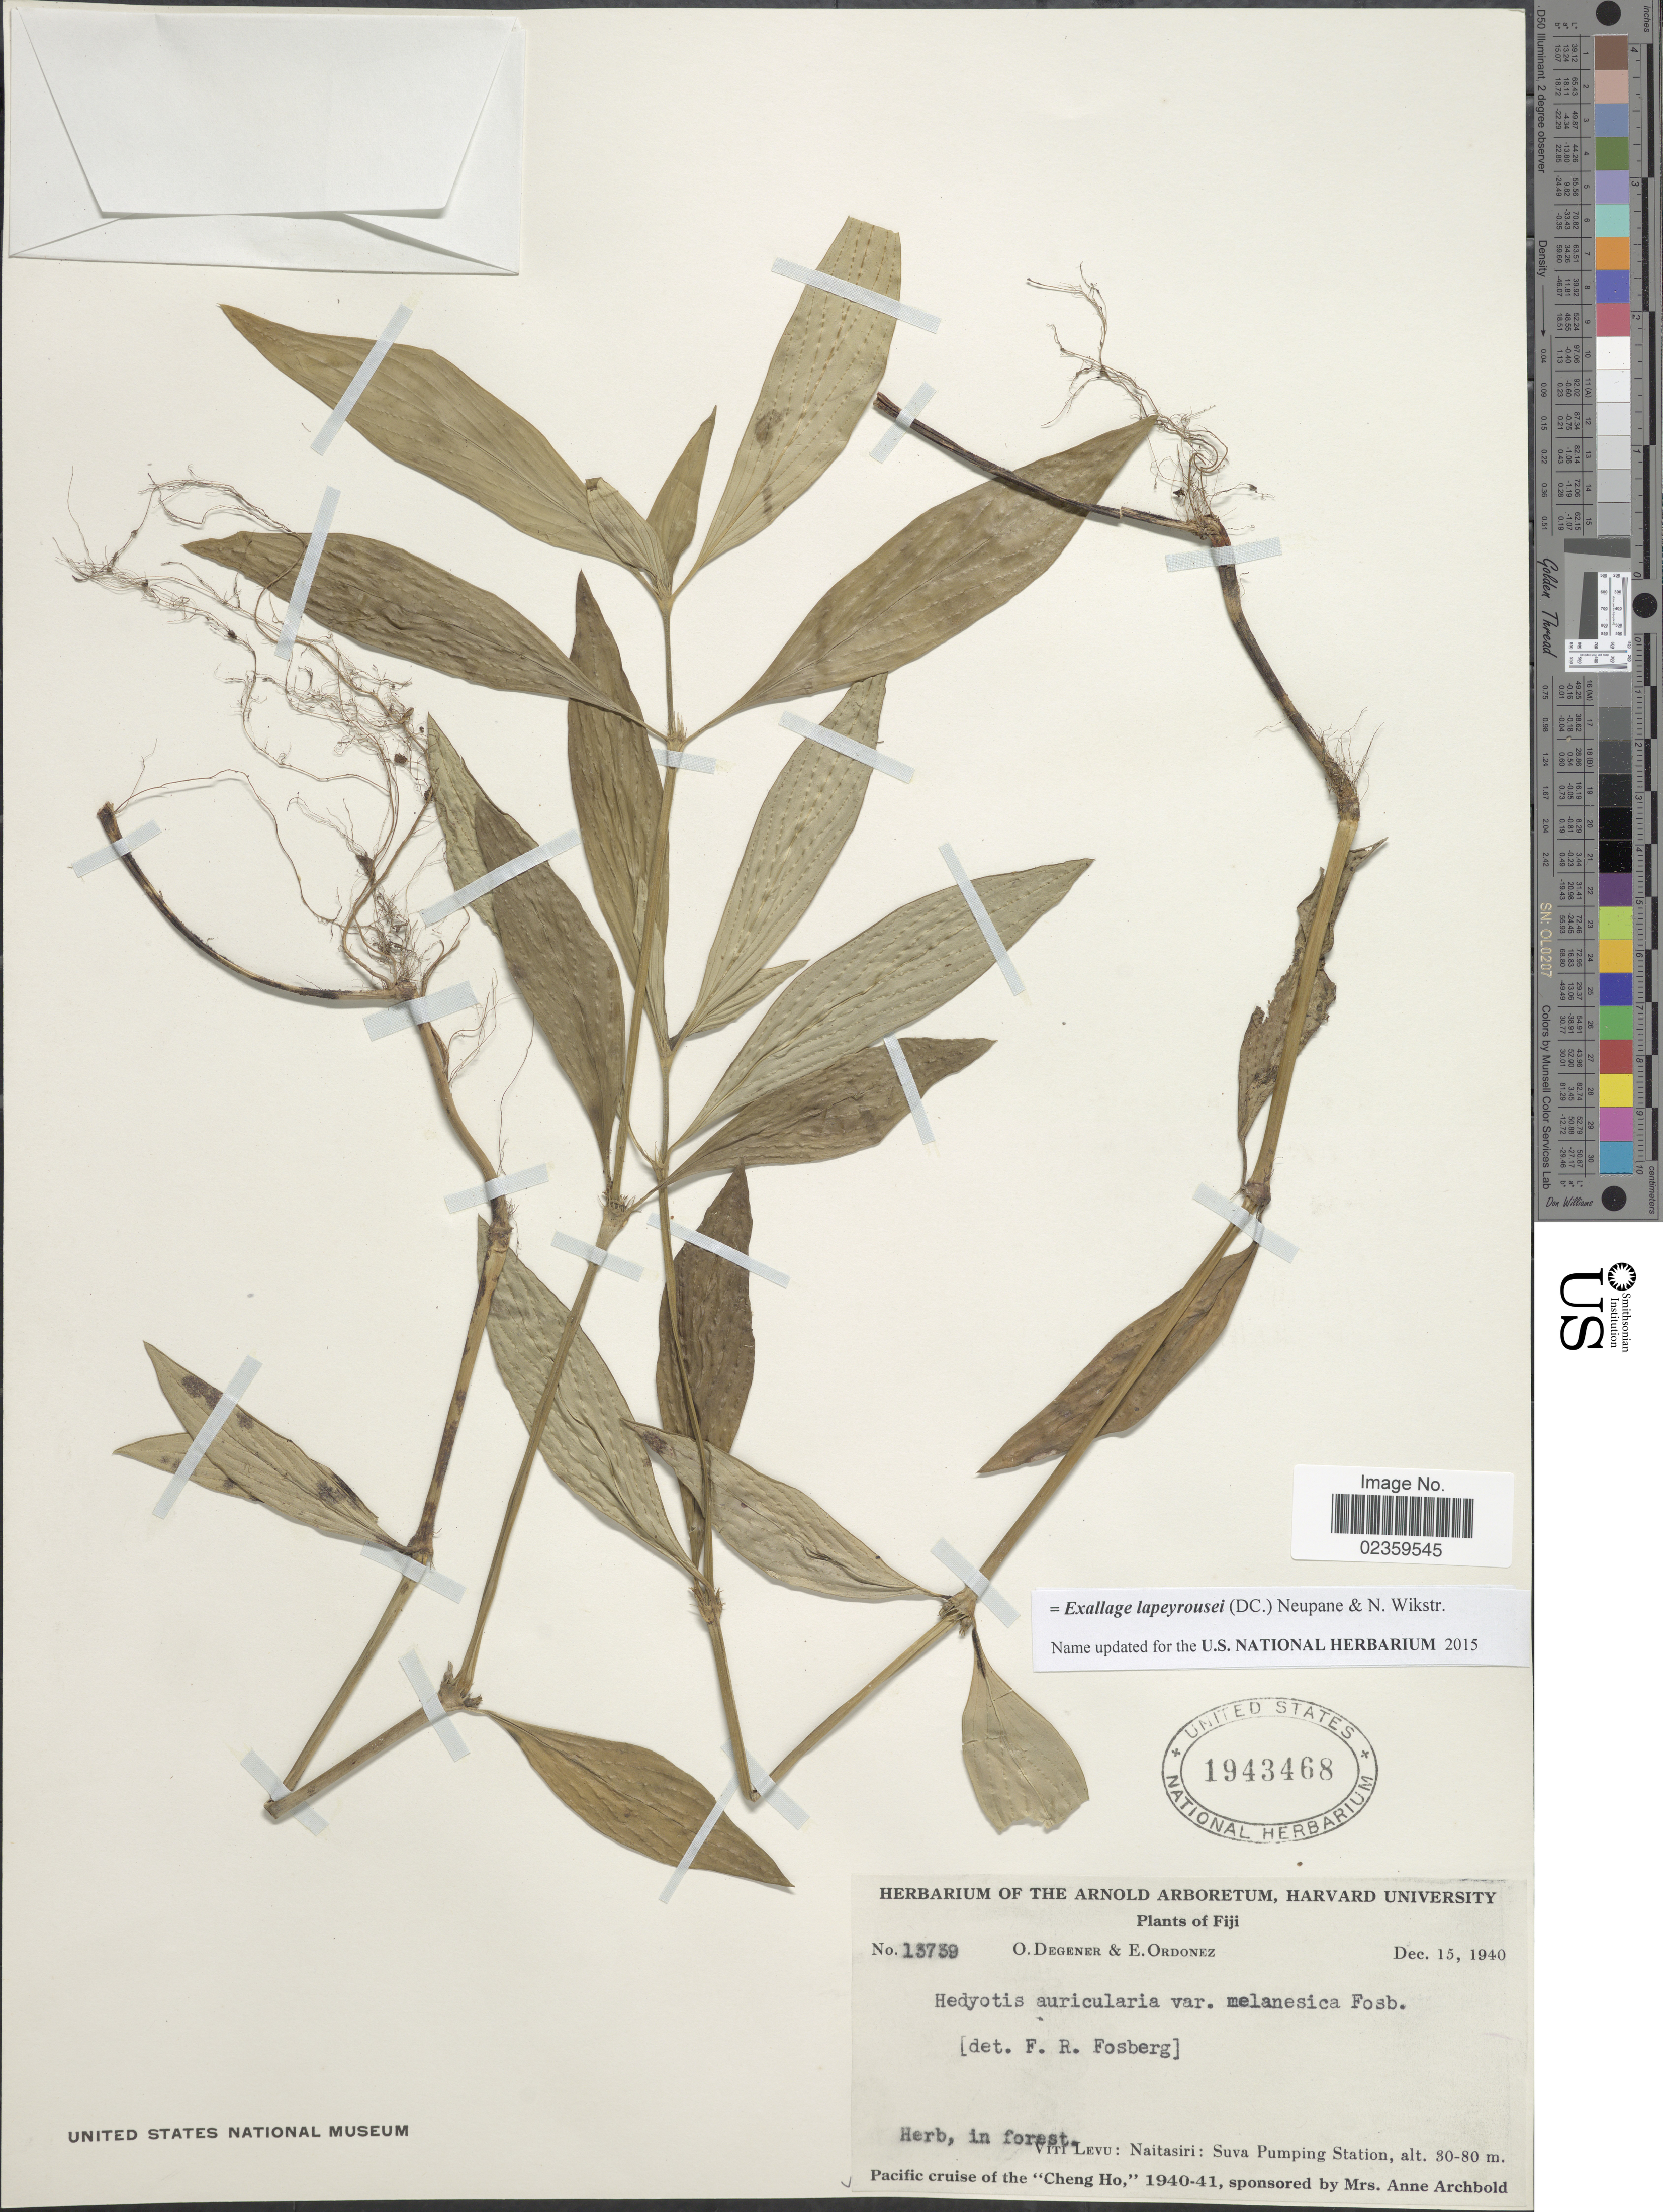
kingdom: Plantae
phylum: Tracheophyta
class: Magnoliopsida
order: Gentianales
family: Rubiaceae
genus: Exallage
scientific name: Exallage lapeyrousei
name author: (DC.) Neupane & N. Wikstr.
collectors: O. Degener & E. Ordonez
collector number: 13739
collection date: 1940-12-15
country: Fiji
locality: Viti Levu: Naitasiri: Suva Pumping Station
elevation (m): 30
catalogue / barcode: US 1943468